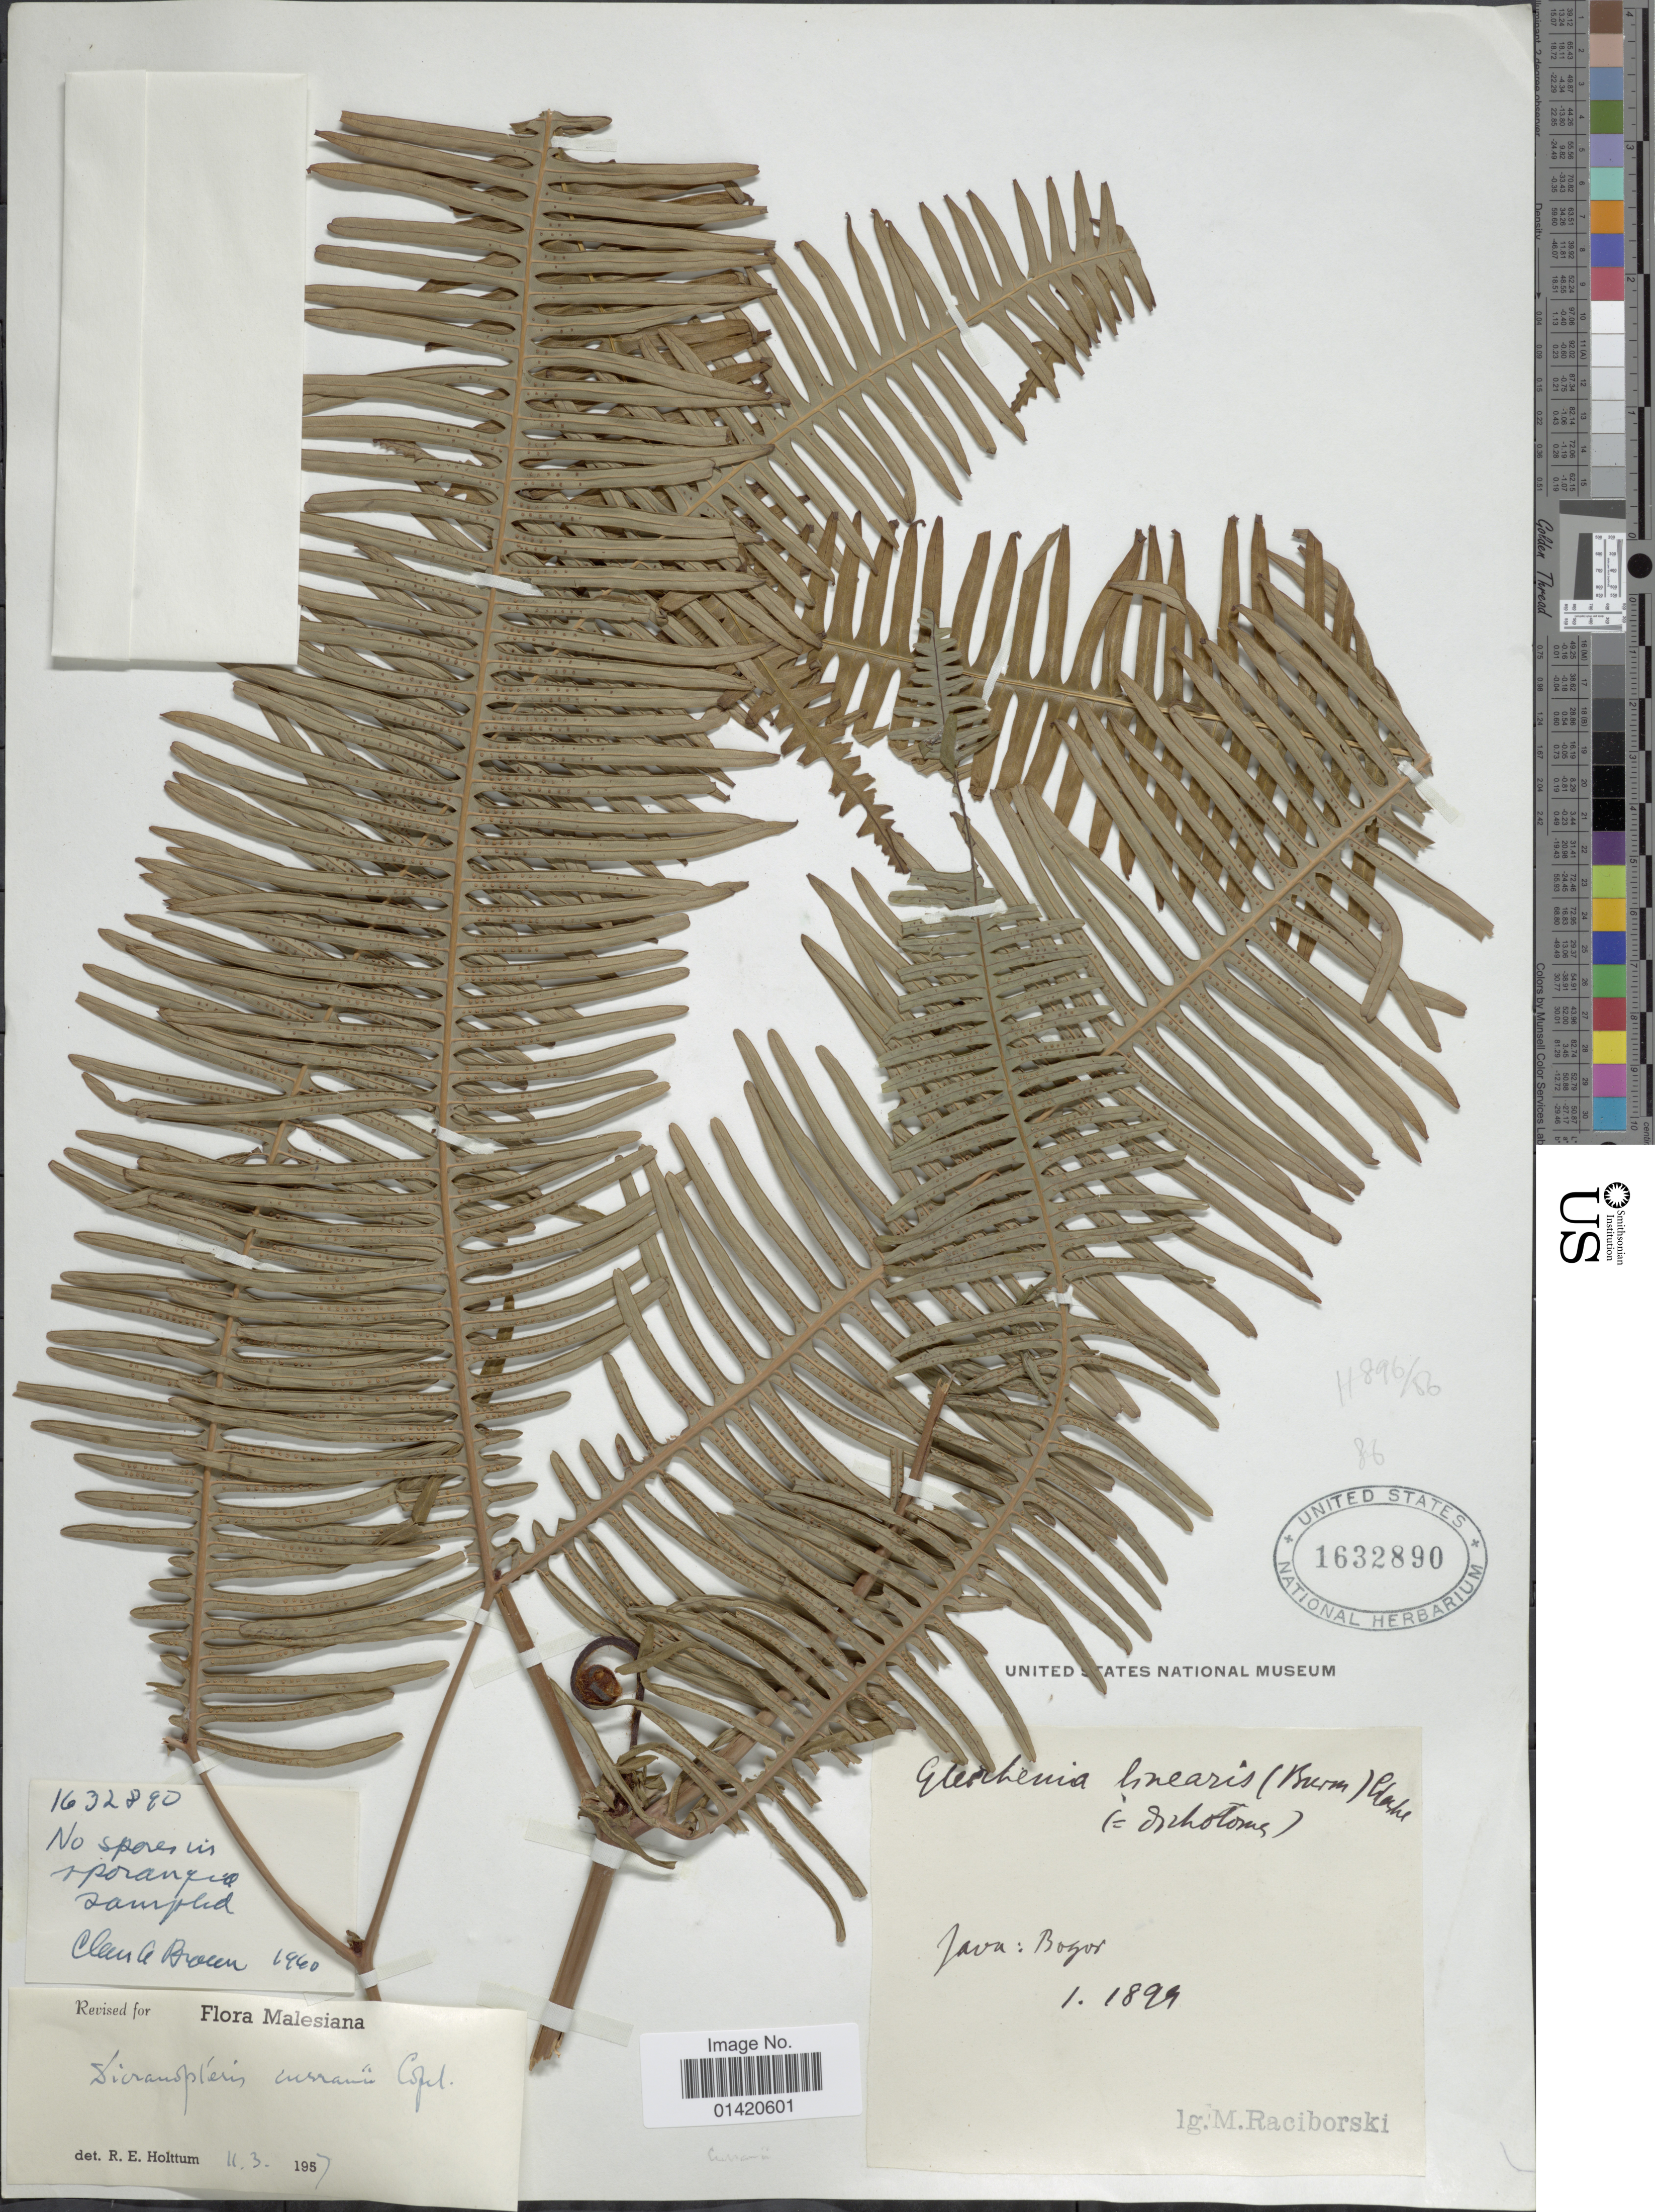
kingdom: Plantae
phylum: Tracheophyta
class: Polypodiopsida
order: Gleicheniales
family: Gleicheniaceae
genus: Dicranopteris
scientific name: Dicranopteris curranii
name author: Copel.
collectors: M. Raciborski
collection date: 1899-01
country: Indonesia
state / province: Java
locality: Bogor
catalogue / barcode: US 1632890